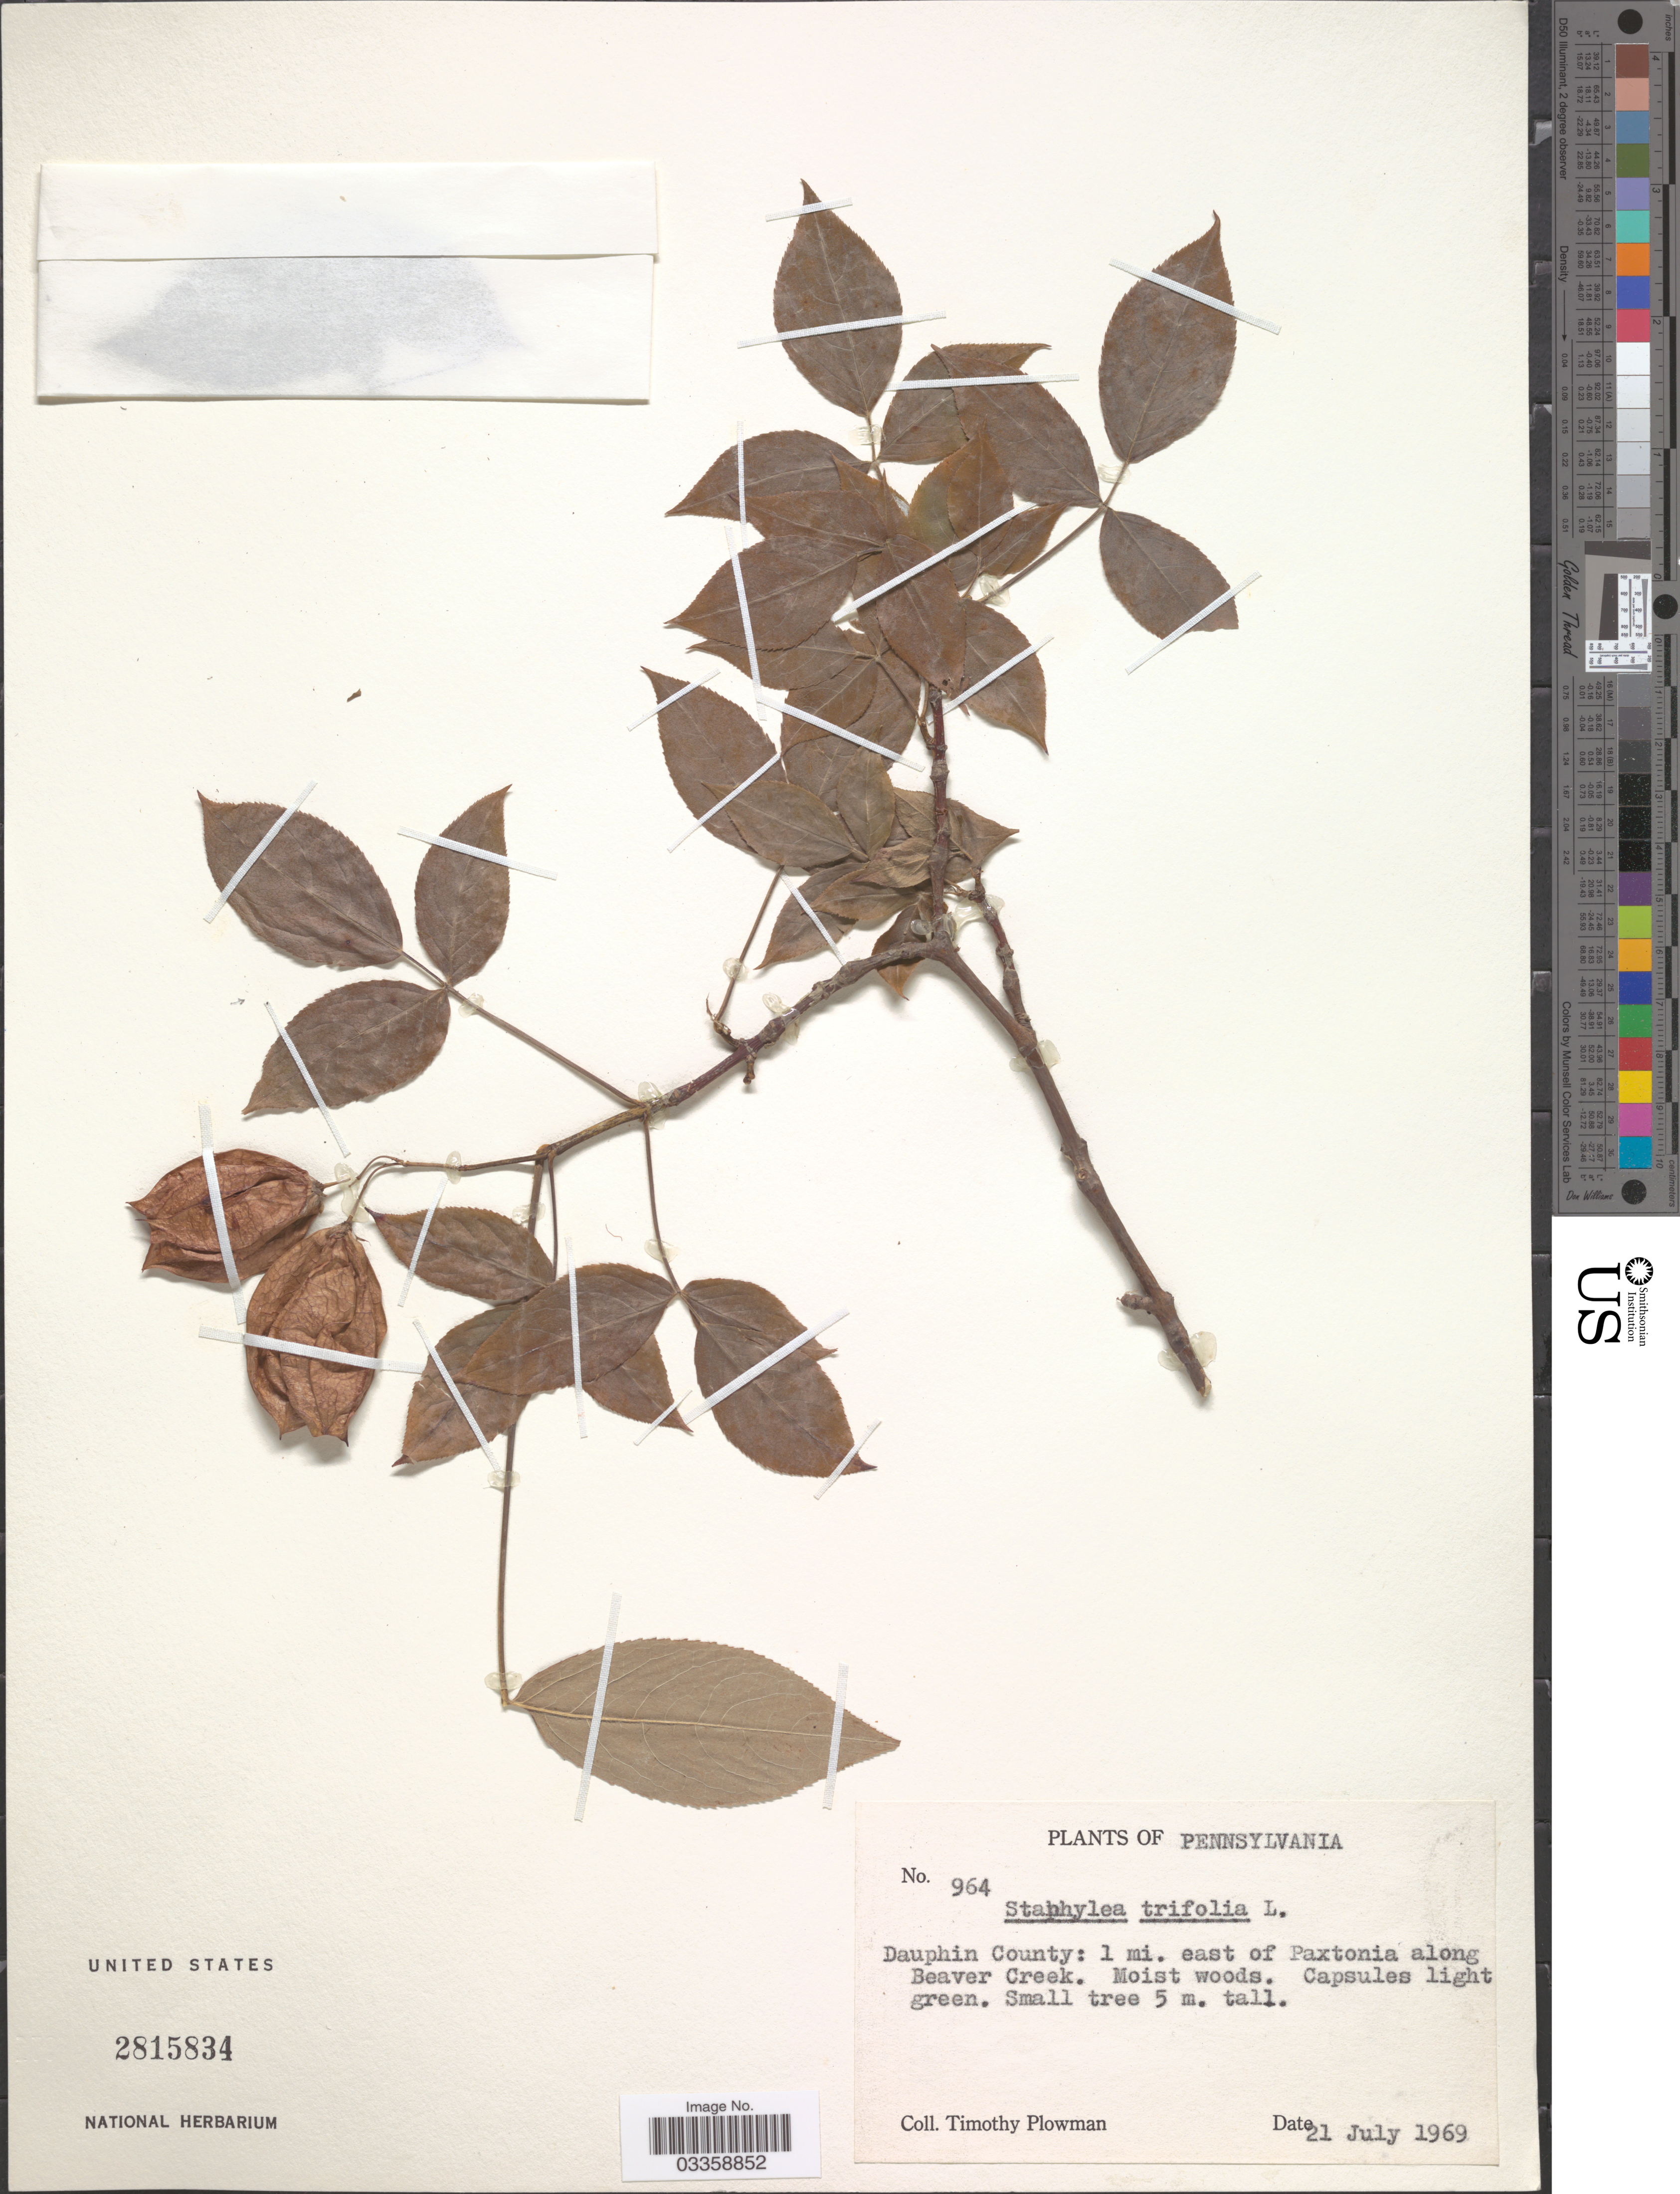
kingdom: Plantae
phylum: Tracheophyta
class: Magnoliopsida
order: Crossosomatales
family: Staphyleaceae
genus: Staphylea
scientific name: Staphylea trifolia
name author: L.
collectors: T. Plowman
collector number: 964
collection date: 1969-07-21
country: United States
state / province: Pennsylvania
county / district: Dauphin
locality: Dauphin County: 1 mi. east of Paxtonia along Beaver Creek.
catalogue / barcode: US 2815834